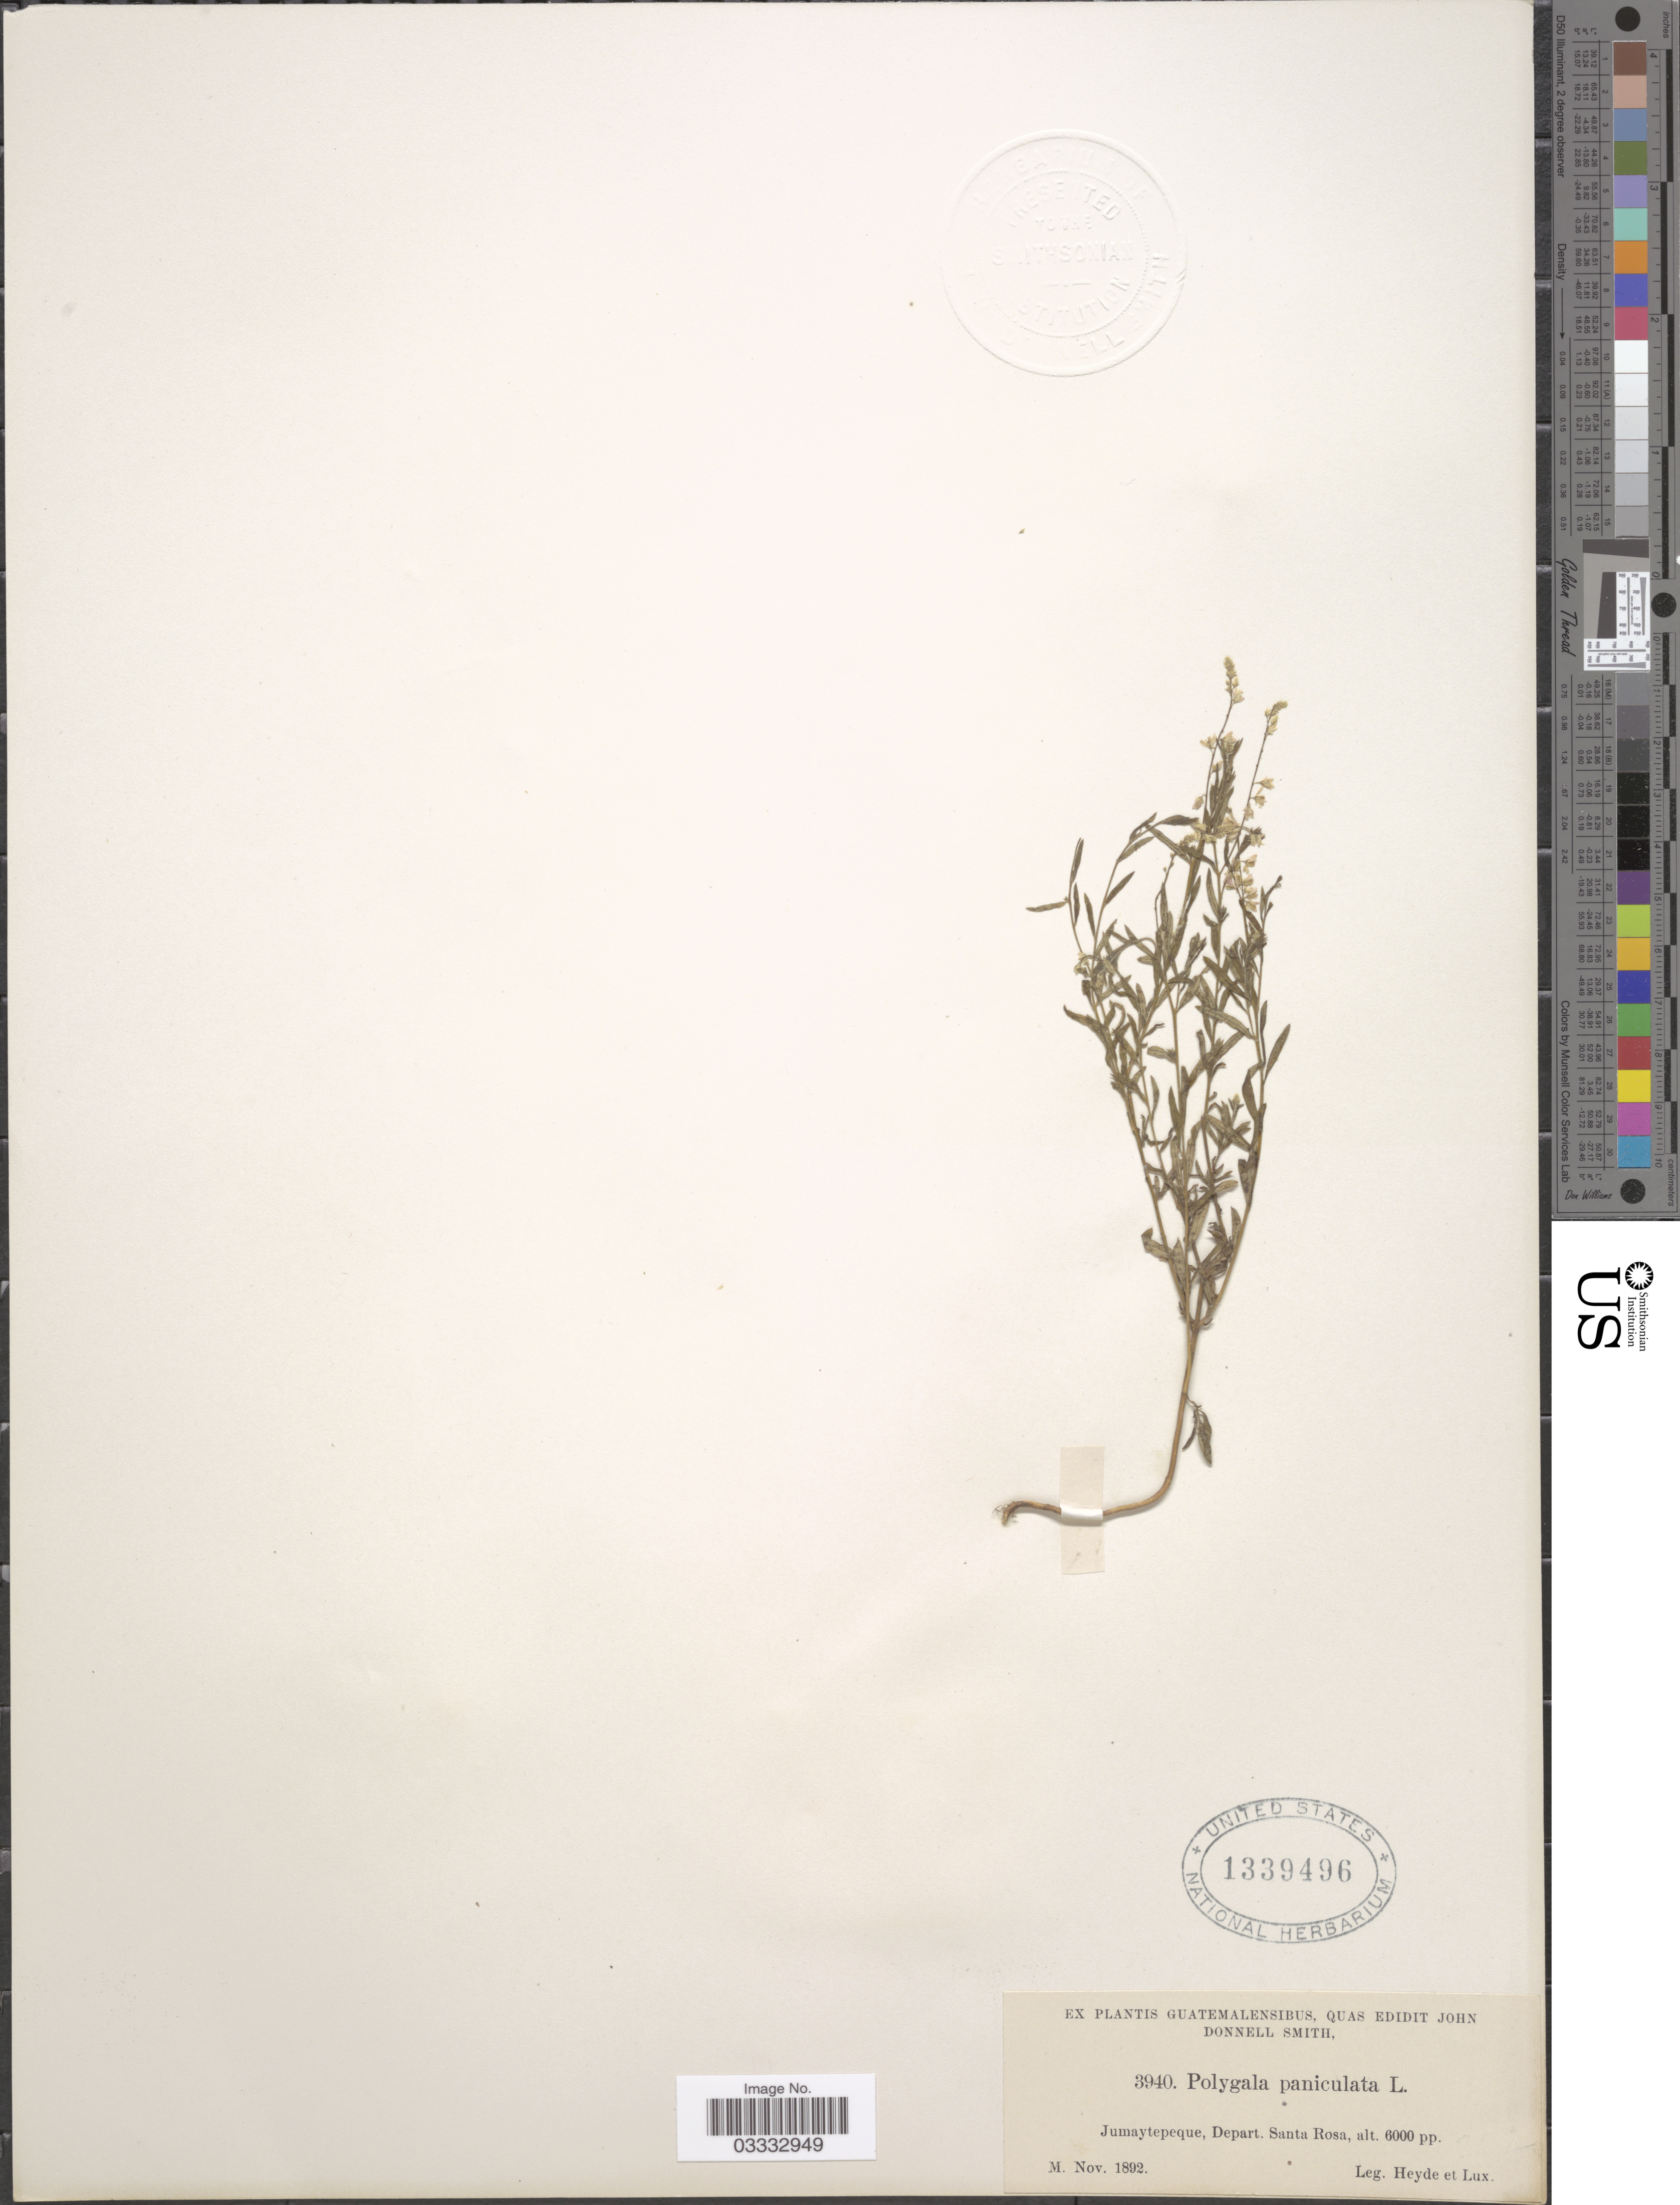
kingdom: Plantae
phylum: Tracheophyta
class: Magnoliopsida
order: Fabales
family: Polygalaceae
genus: Polygala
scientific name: Polygala paniculata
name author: L.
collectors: Heyde & Lux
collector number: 3940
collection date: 1892-11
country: Guatemala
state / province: Santa Rosa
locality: Jumaytepeque, Depart. Santa Rosa.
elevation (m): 1829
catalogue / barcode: US 1339496